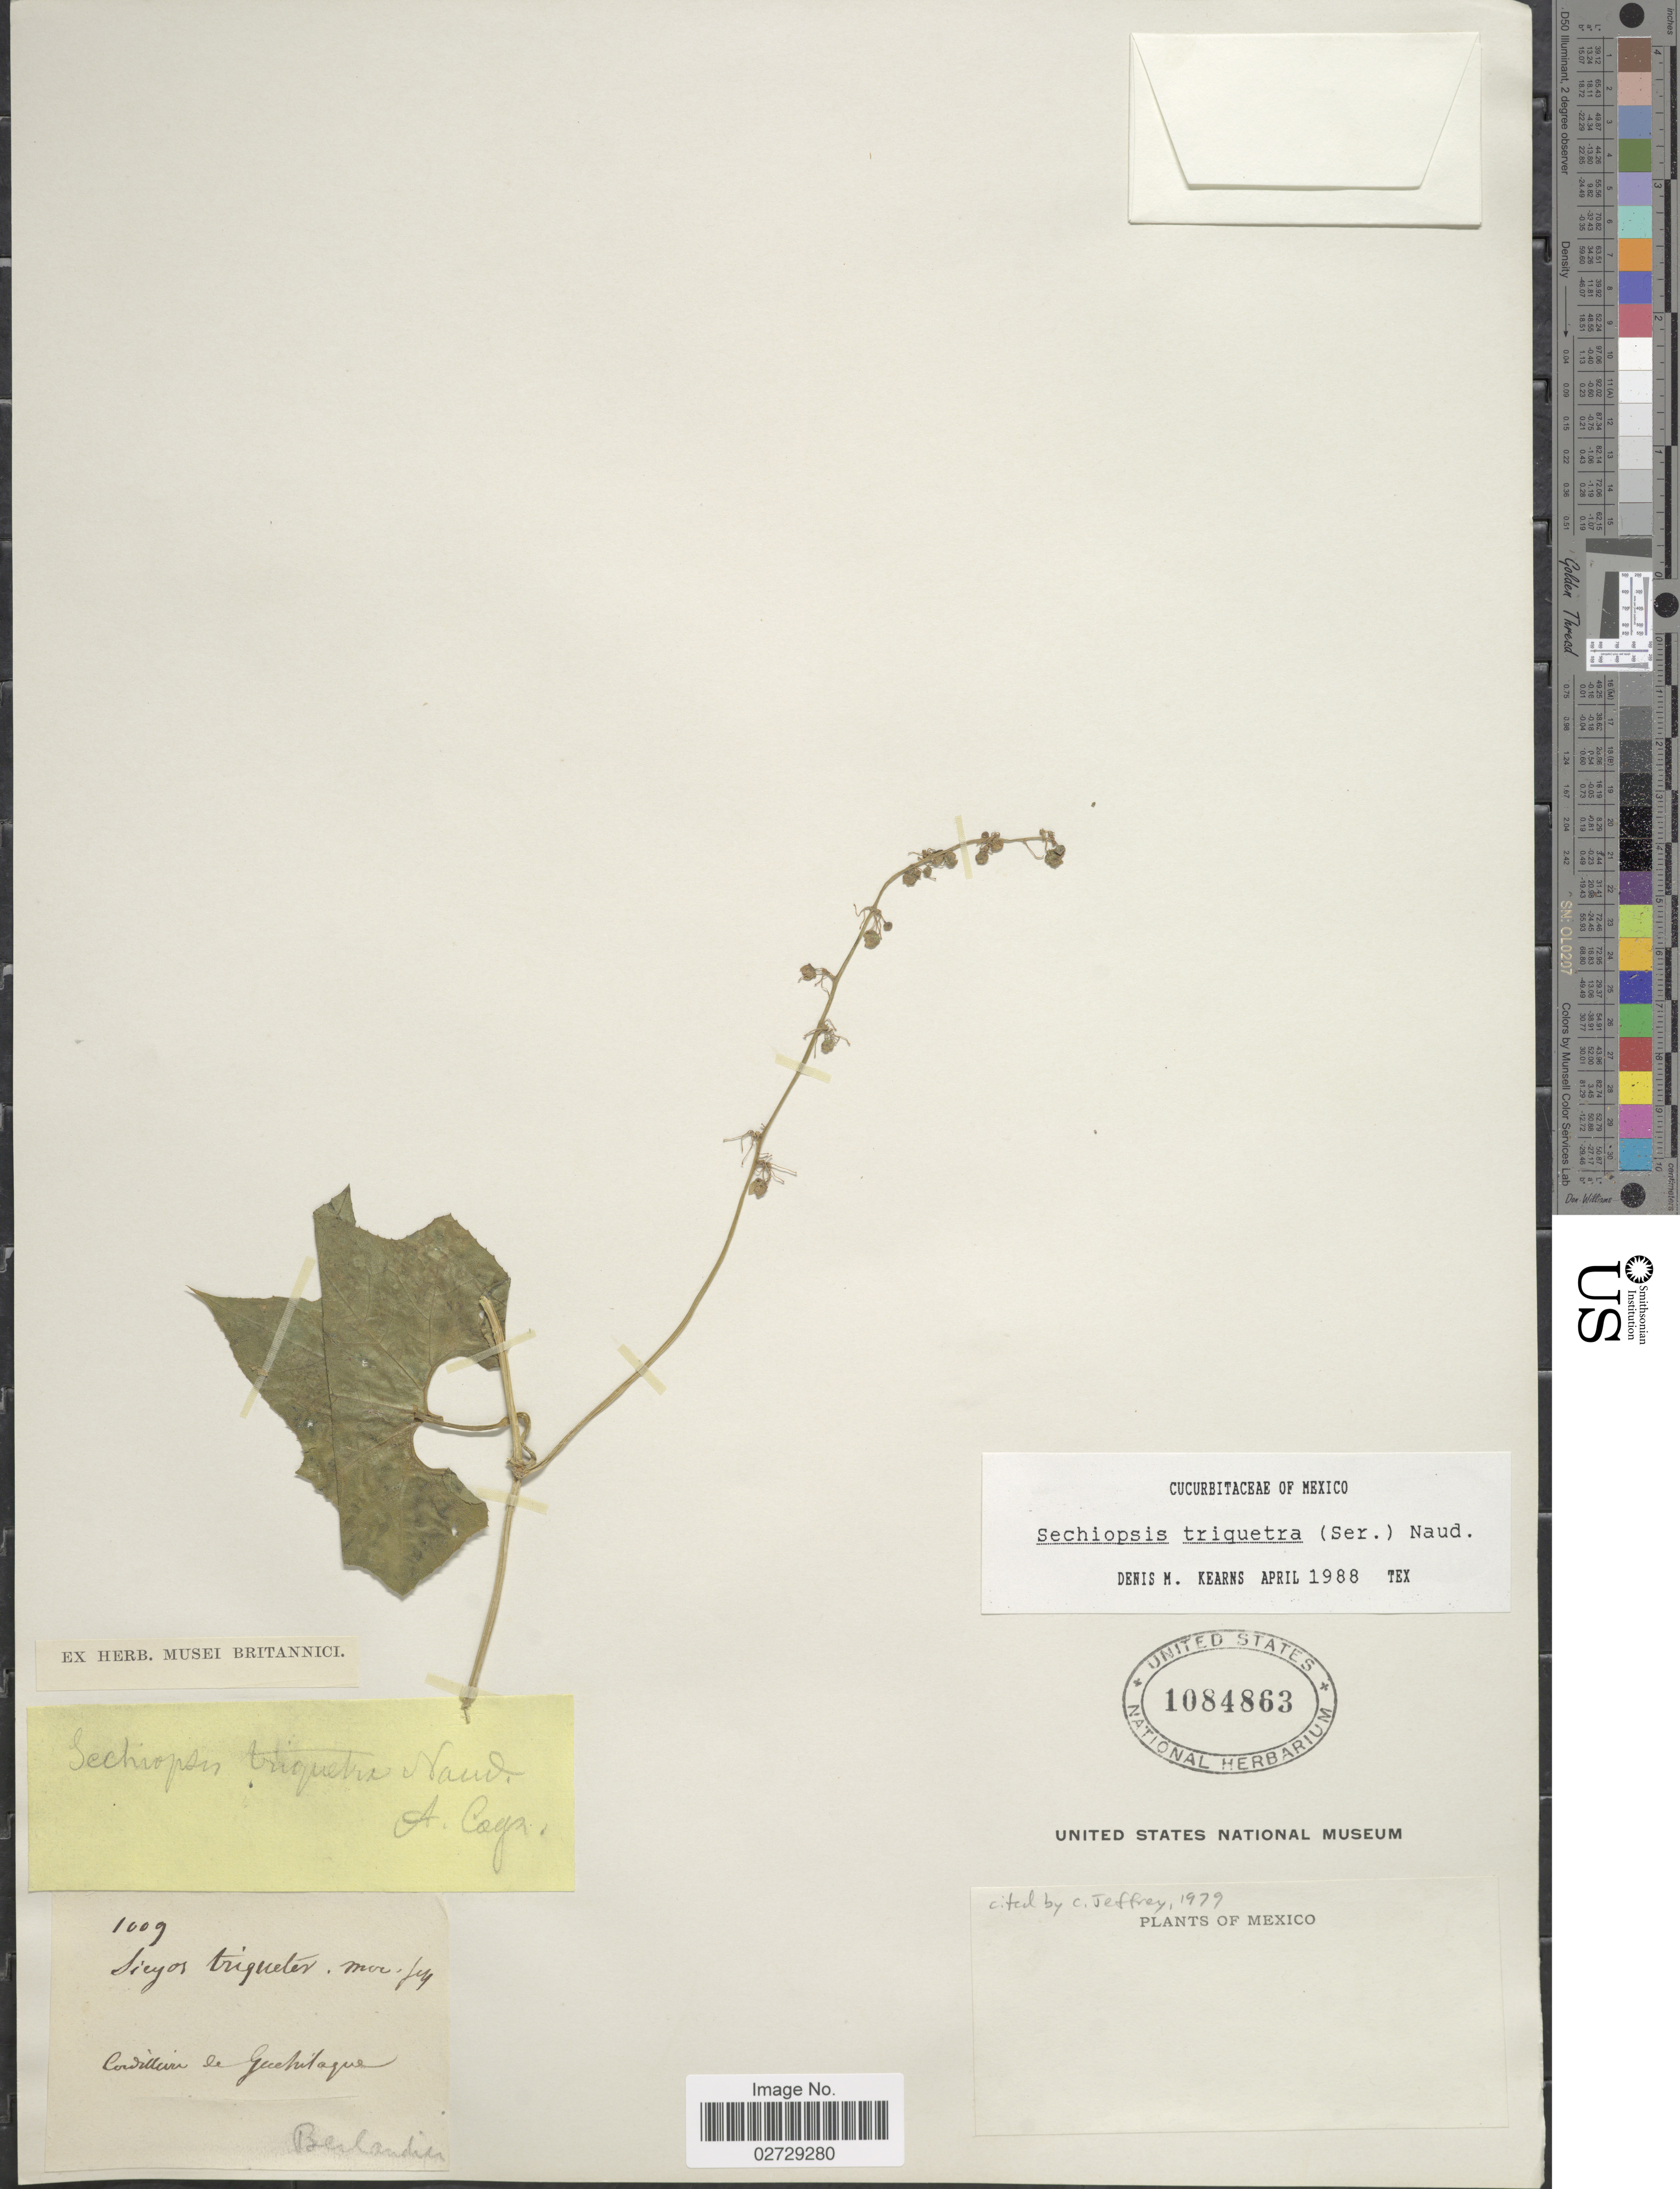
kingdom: Plantae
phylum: Tracheophyta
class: Magnoliopsida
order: Cucurbitales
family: Cucurbitaceae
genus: Sechiopsis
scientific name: Sechiopsis triquetra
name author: (Moc. & Sessé ex Ser.) Naudin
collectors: J. L. Berlandier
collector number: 1009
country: Mexico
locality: Cordilliere de Guchilaque [interpreted]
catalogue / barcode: US 1084863